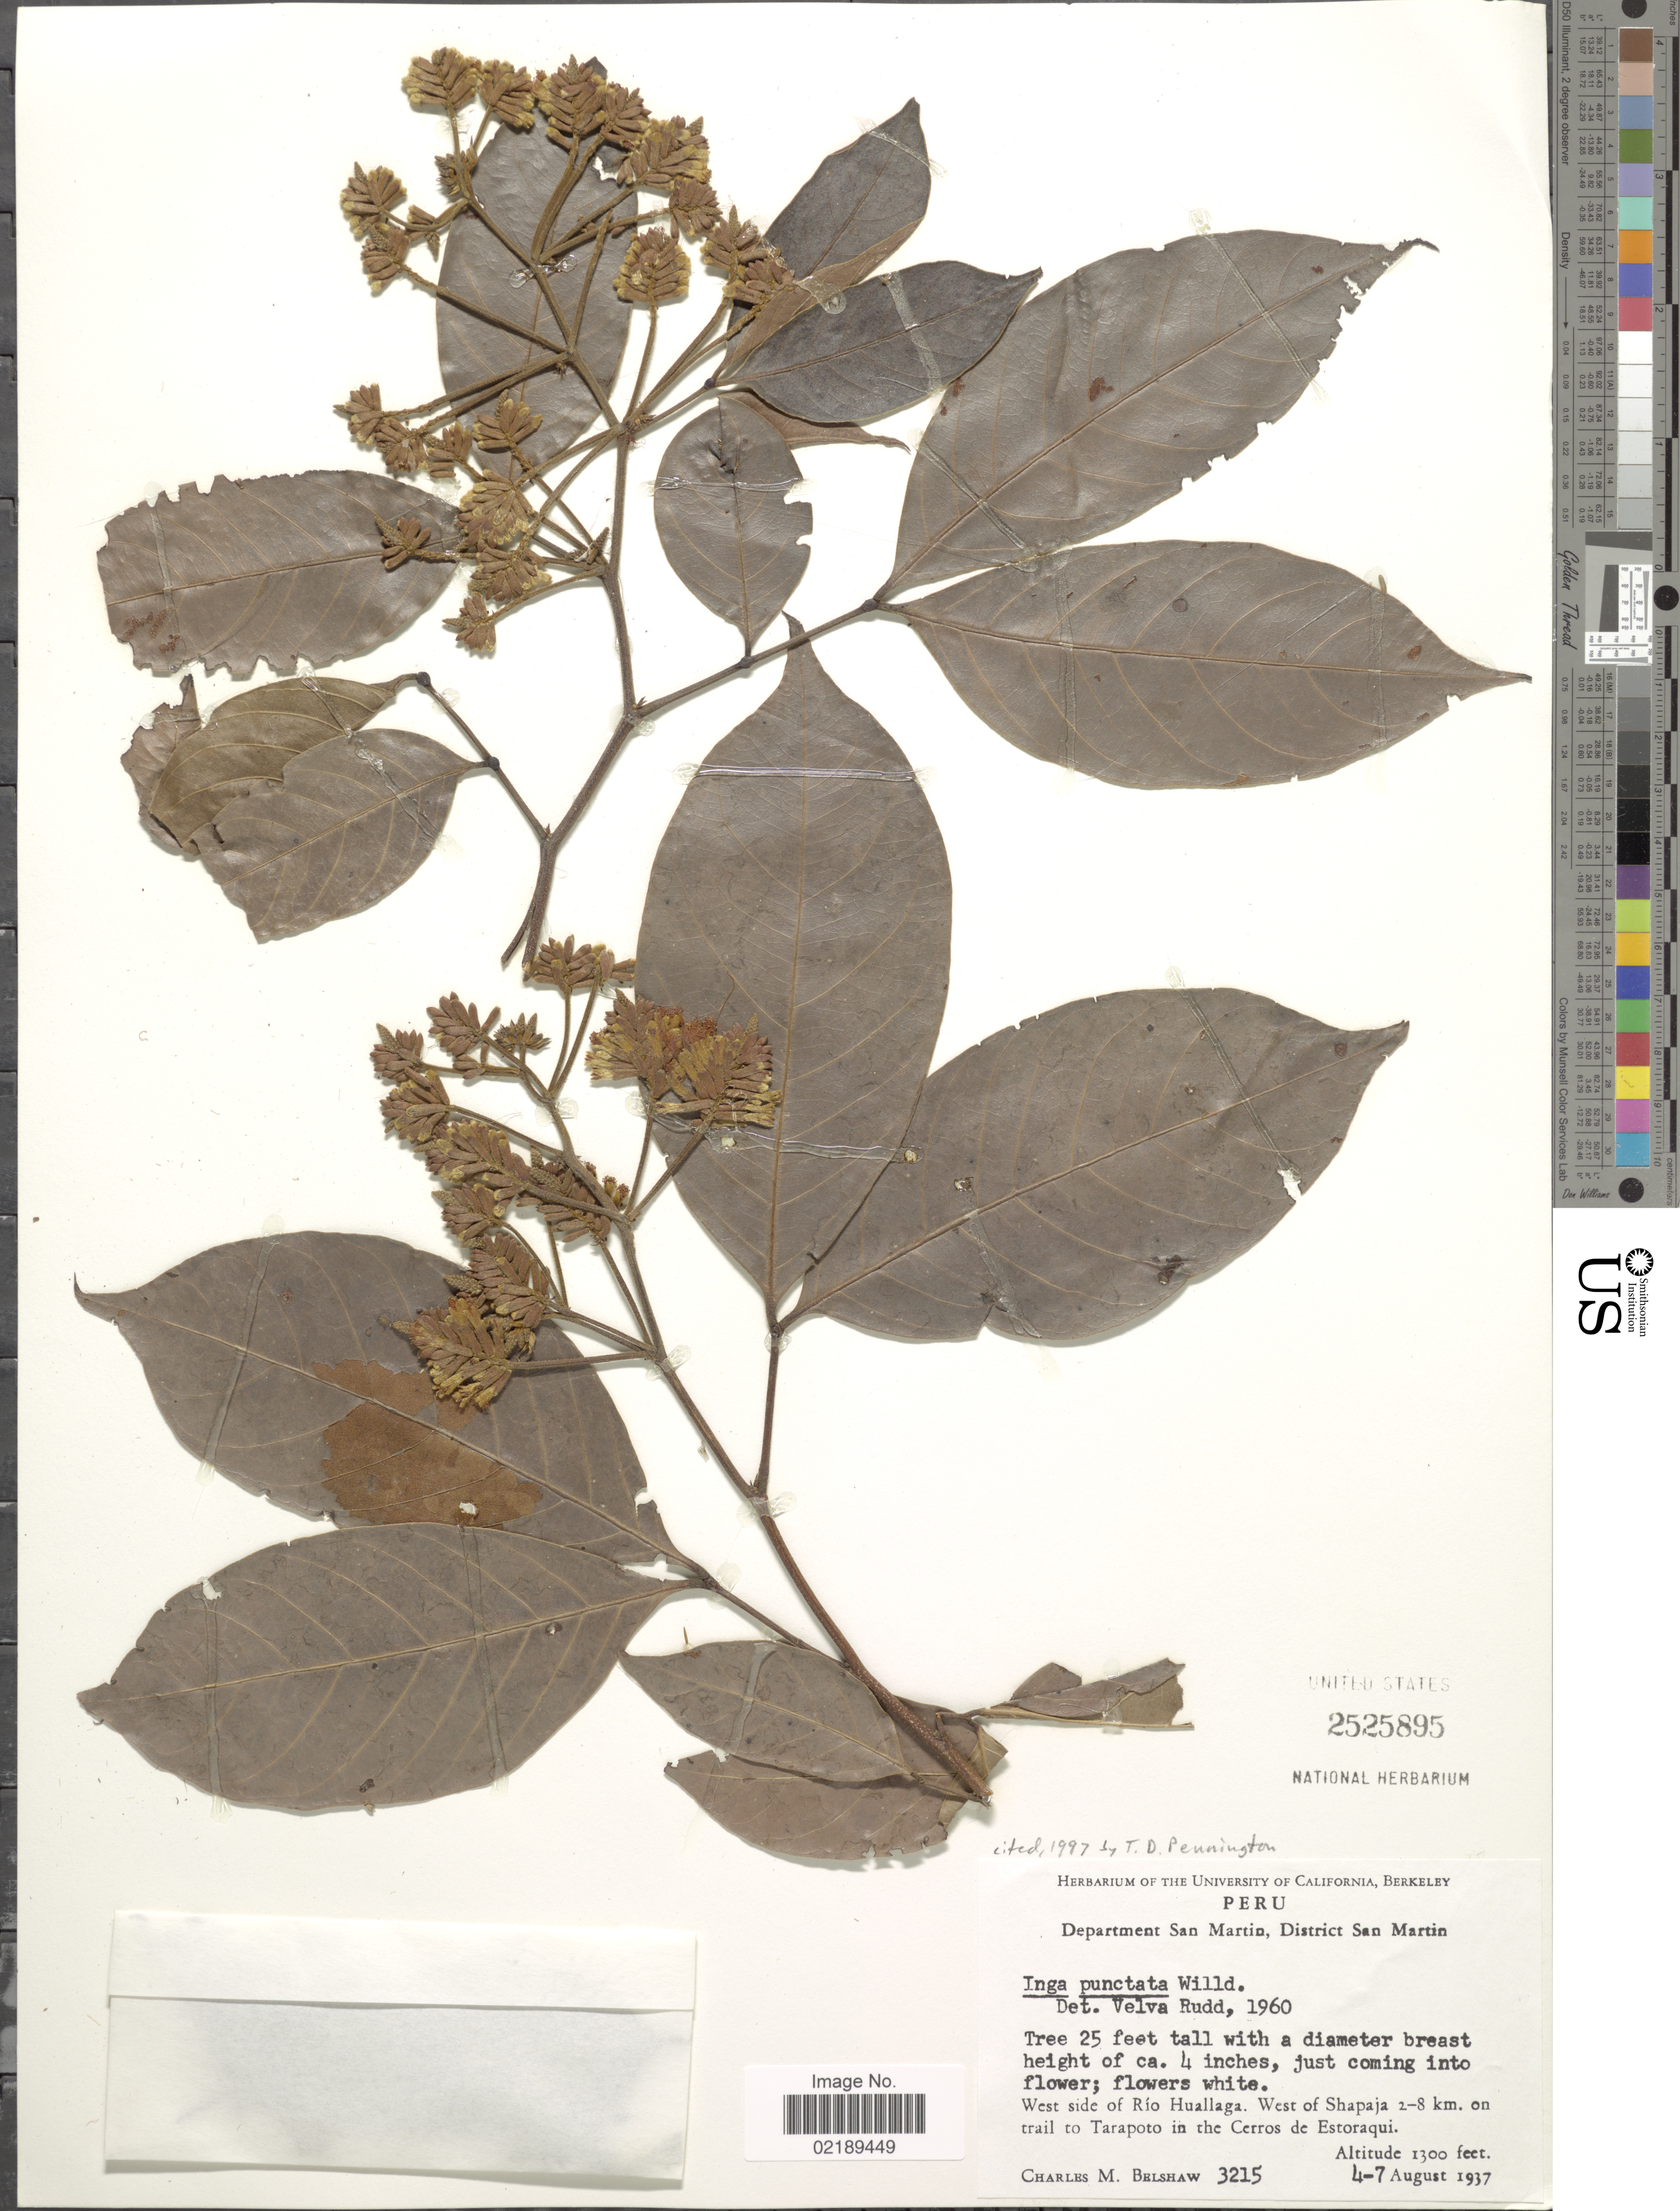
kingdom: Plantae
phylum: Tracheophyta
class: Magnoliopsida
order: Fabales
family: Fabaceae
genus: Inga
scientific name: Inga punctata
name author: Willd.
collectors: C. Shaw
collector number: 3215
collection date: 1937-08-04/1937-08-07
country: Peru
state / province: San Martín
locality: District San Martin, west side of Rio Huallaga, West of Shapaja 2-8 km. on trail to Tarapoto in the Cerros de Estoraqui.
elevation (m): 396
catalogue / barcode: US 2525895